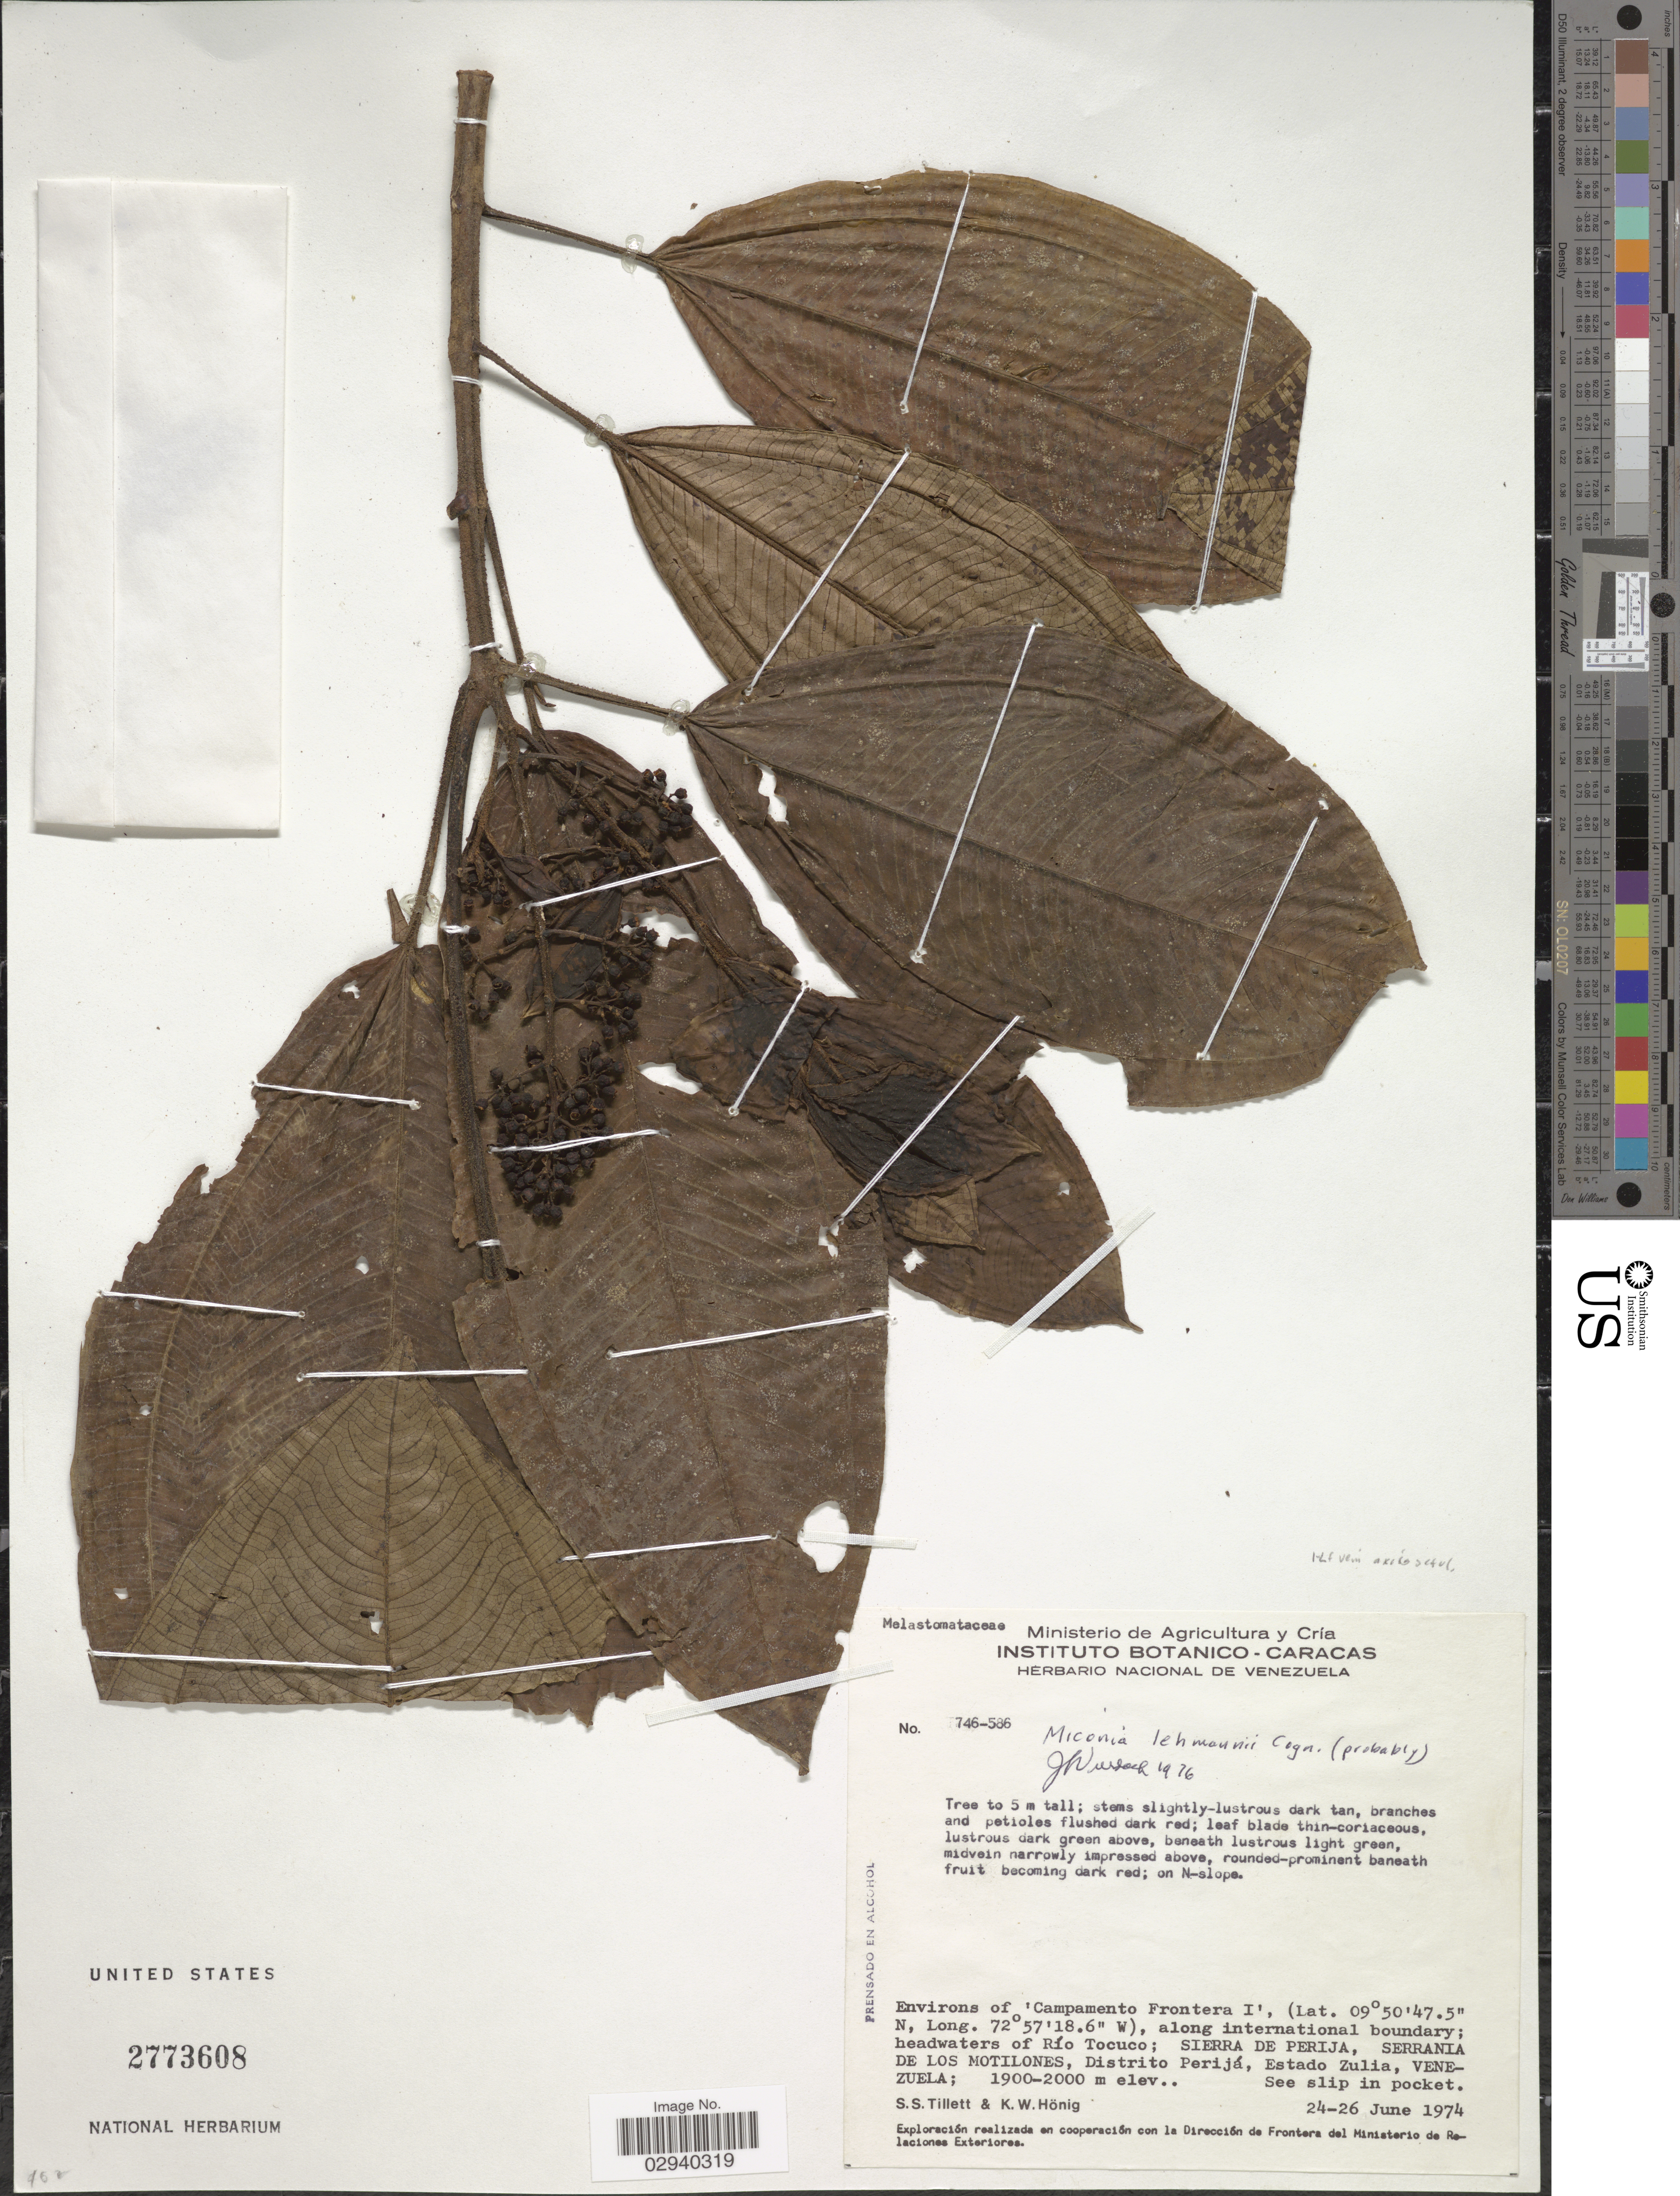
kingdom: Plantae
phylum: Tracheophyta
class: Magnoliopsida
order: Myrtales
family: Melastomataceae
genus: Miconia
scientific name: Miconia lehmannii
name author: Cogn.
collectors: S. Tillett & K. Hönig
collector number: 746-586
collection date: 1974-06-24/1974-06-26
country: Venezuela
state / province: Zulia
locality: Environs of 'Campamento Frontera I', headwaters of Río Tocuco; Sierra de Perija, Serrania de Los Motilones, Distrito Perijá.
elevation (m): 1900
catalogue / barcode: US 2773608